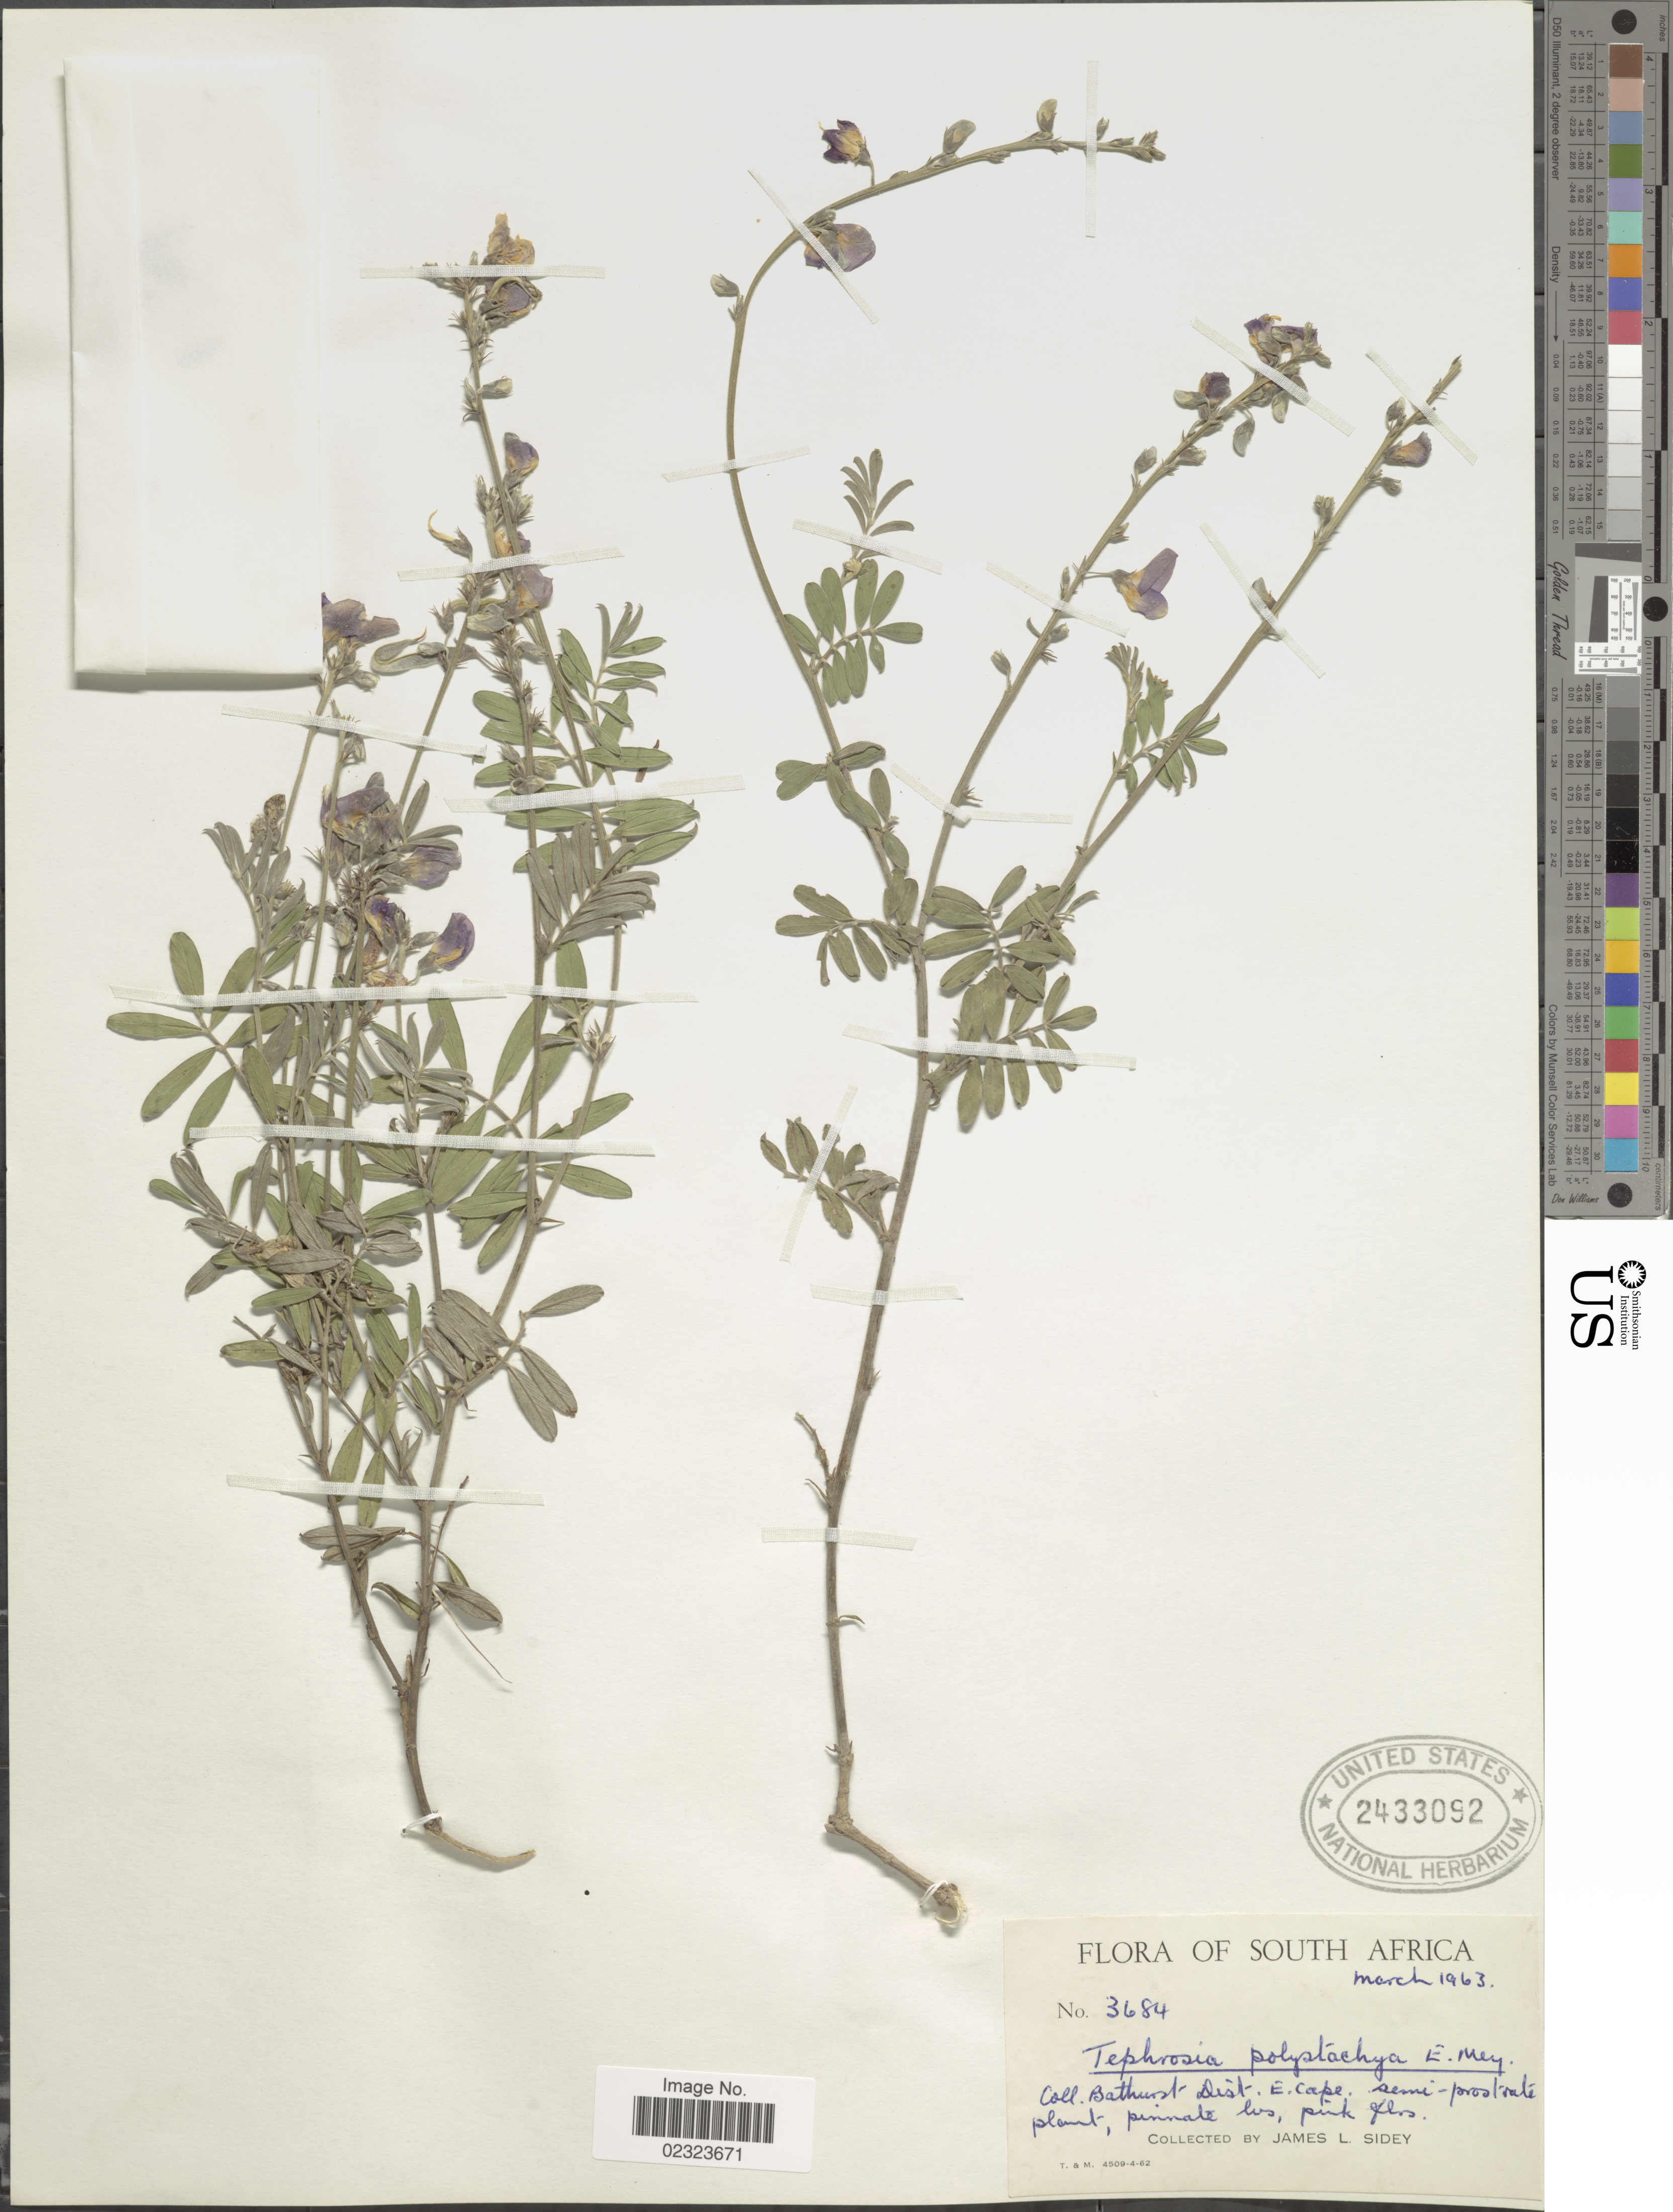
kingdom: Plantae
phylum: Tracheophyta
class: Magnoliopsida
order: Fabales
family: Fabaceae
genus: Tephrosia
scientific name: Tephrosia polystachya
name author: E. Mey.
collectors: J. L. Sidey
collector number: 3684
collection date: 1963-03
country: South Africa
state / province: Eastern Cape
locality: Bathurst Dist. E. Cape.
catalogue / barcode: US 2433092